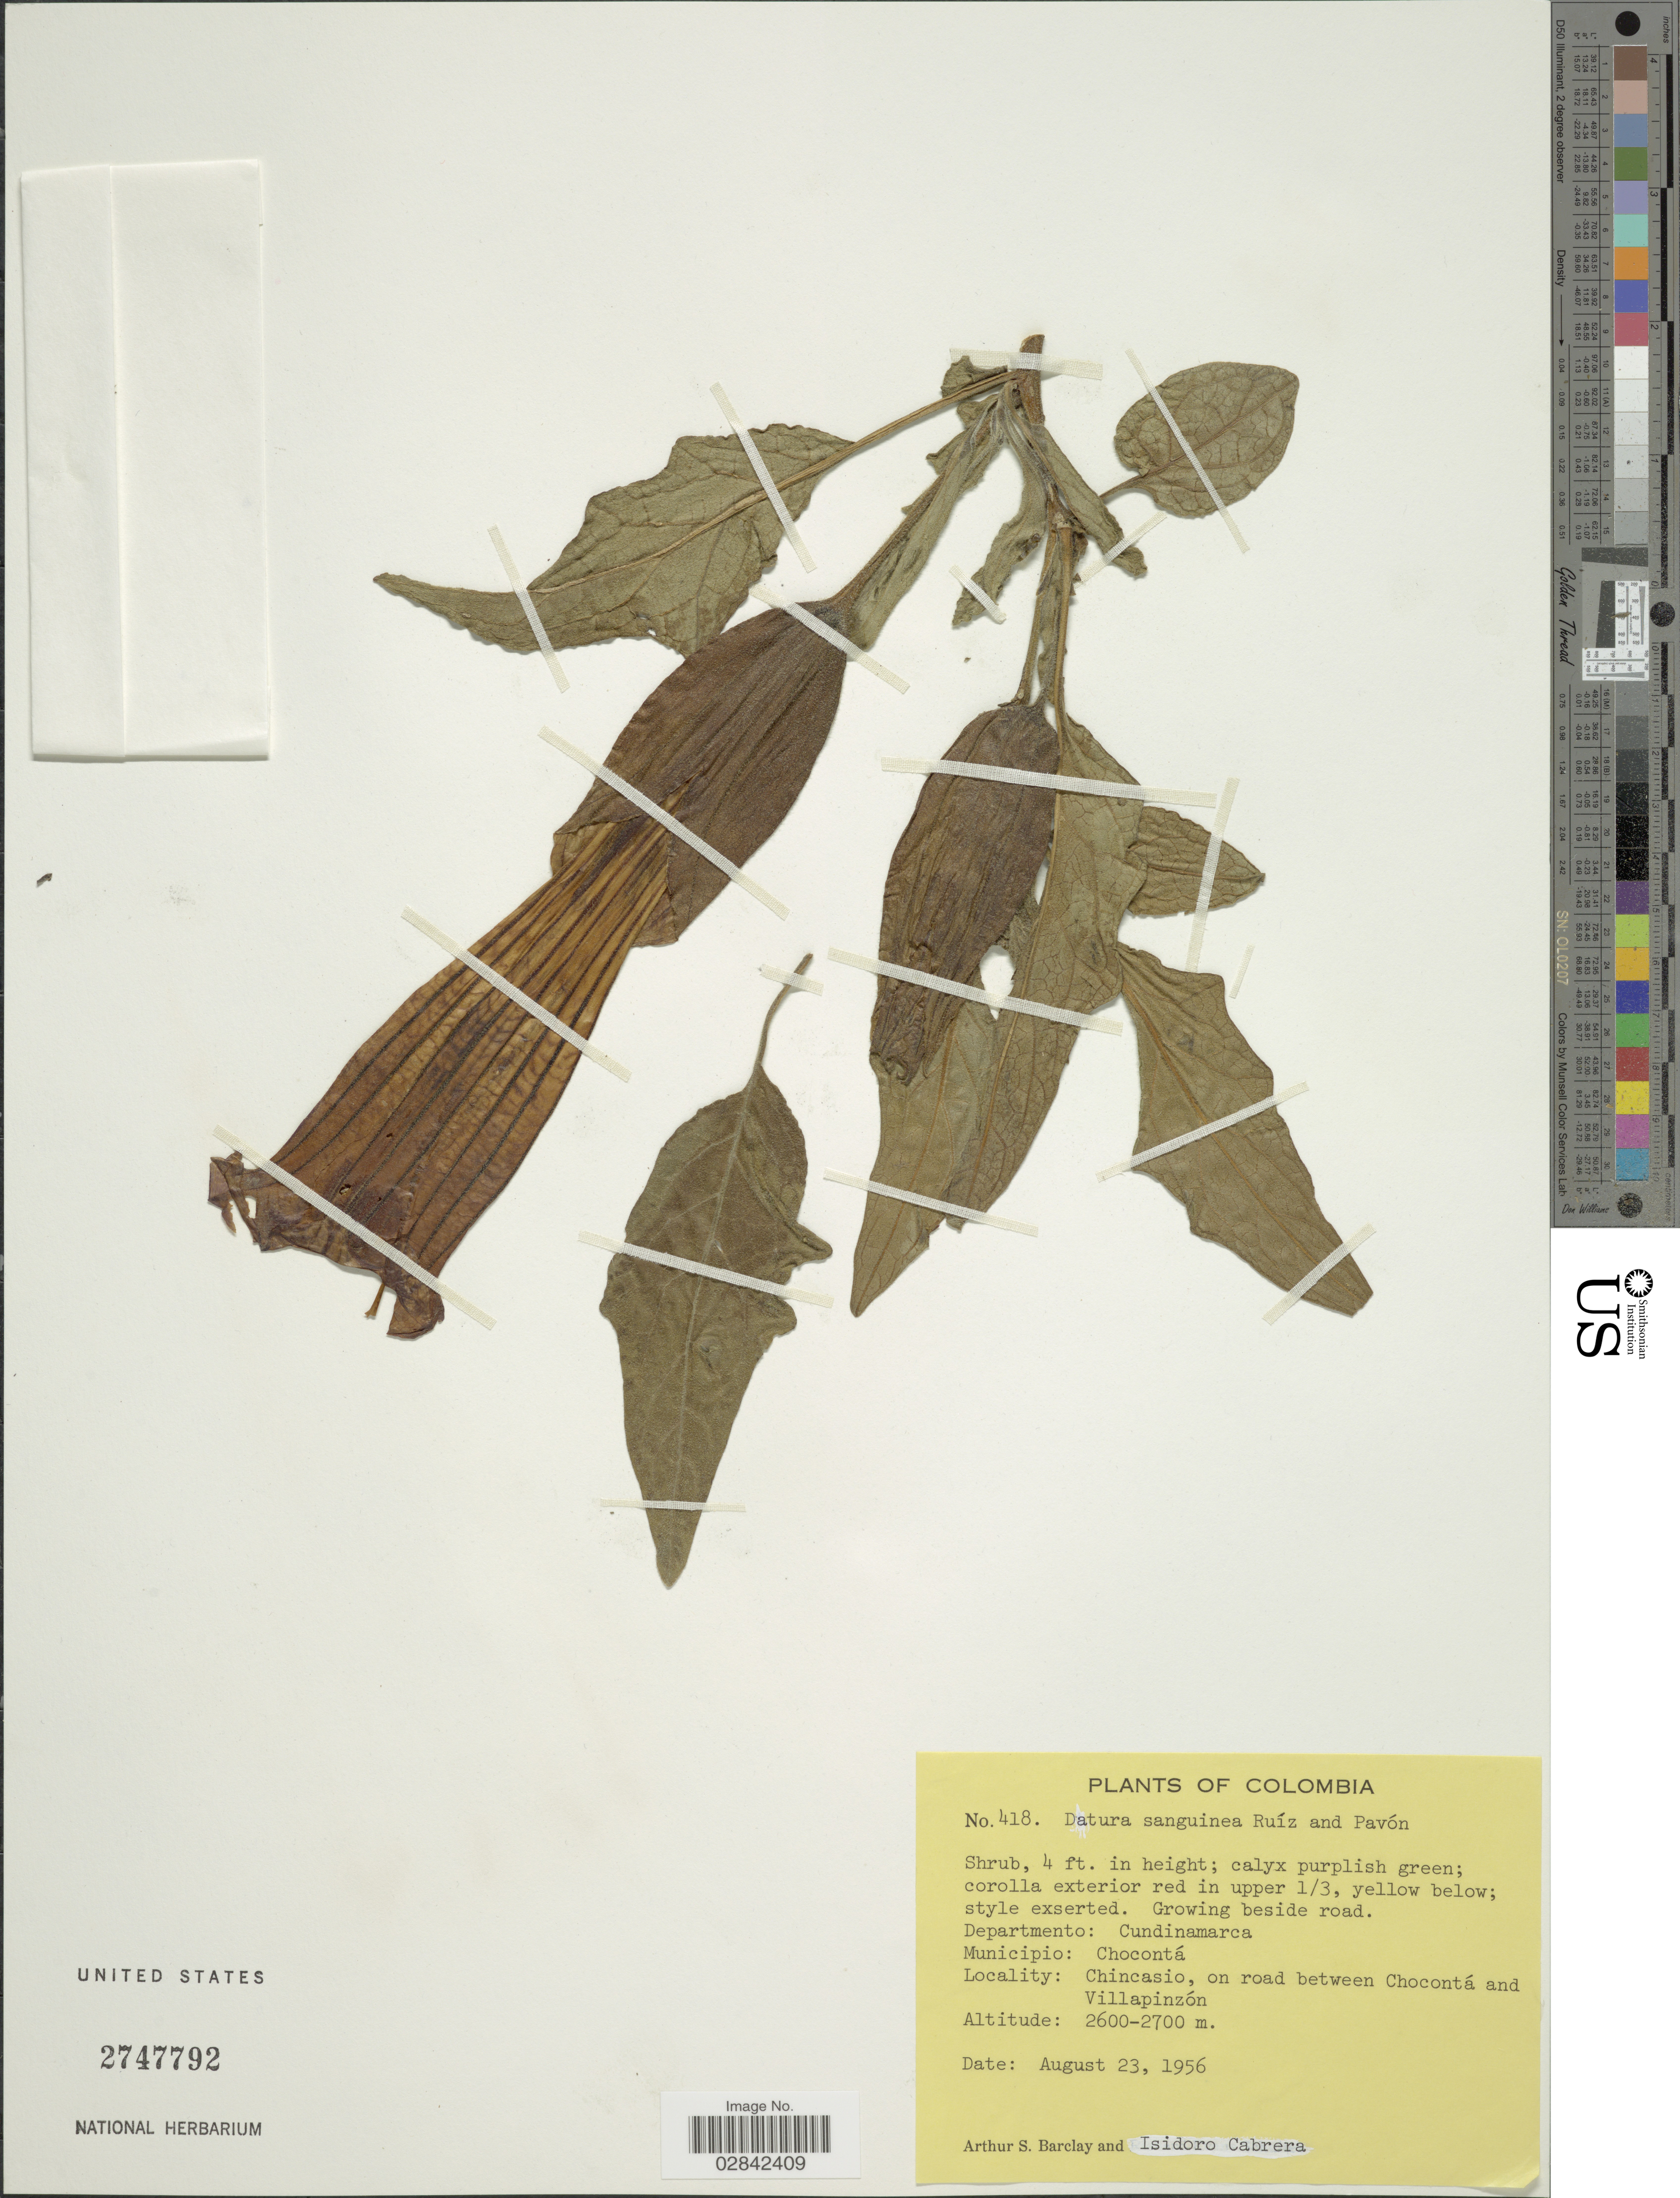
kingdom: Plantae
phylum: Tracheophyta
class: Magnoliopsida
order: Solanales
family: Solanaceae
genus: Brugmansia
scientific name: Brugmansia sanguinea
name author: (Ruiz & Pav.) D. Don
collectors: A. S. Barclay & I. Cabrera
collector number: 418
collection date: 1956-08-23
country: Colombia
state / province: Cundinamarca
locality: Departmento: Cundinamarca, Municipio: Chocontá, Chincasio, on road between Chocontá and Villapinzón.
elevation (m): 2600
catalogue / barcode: US 2747792